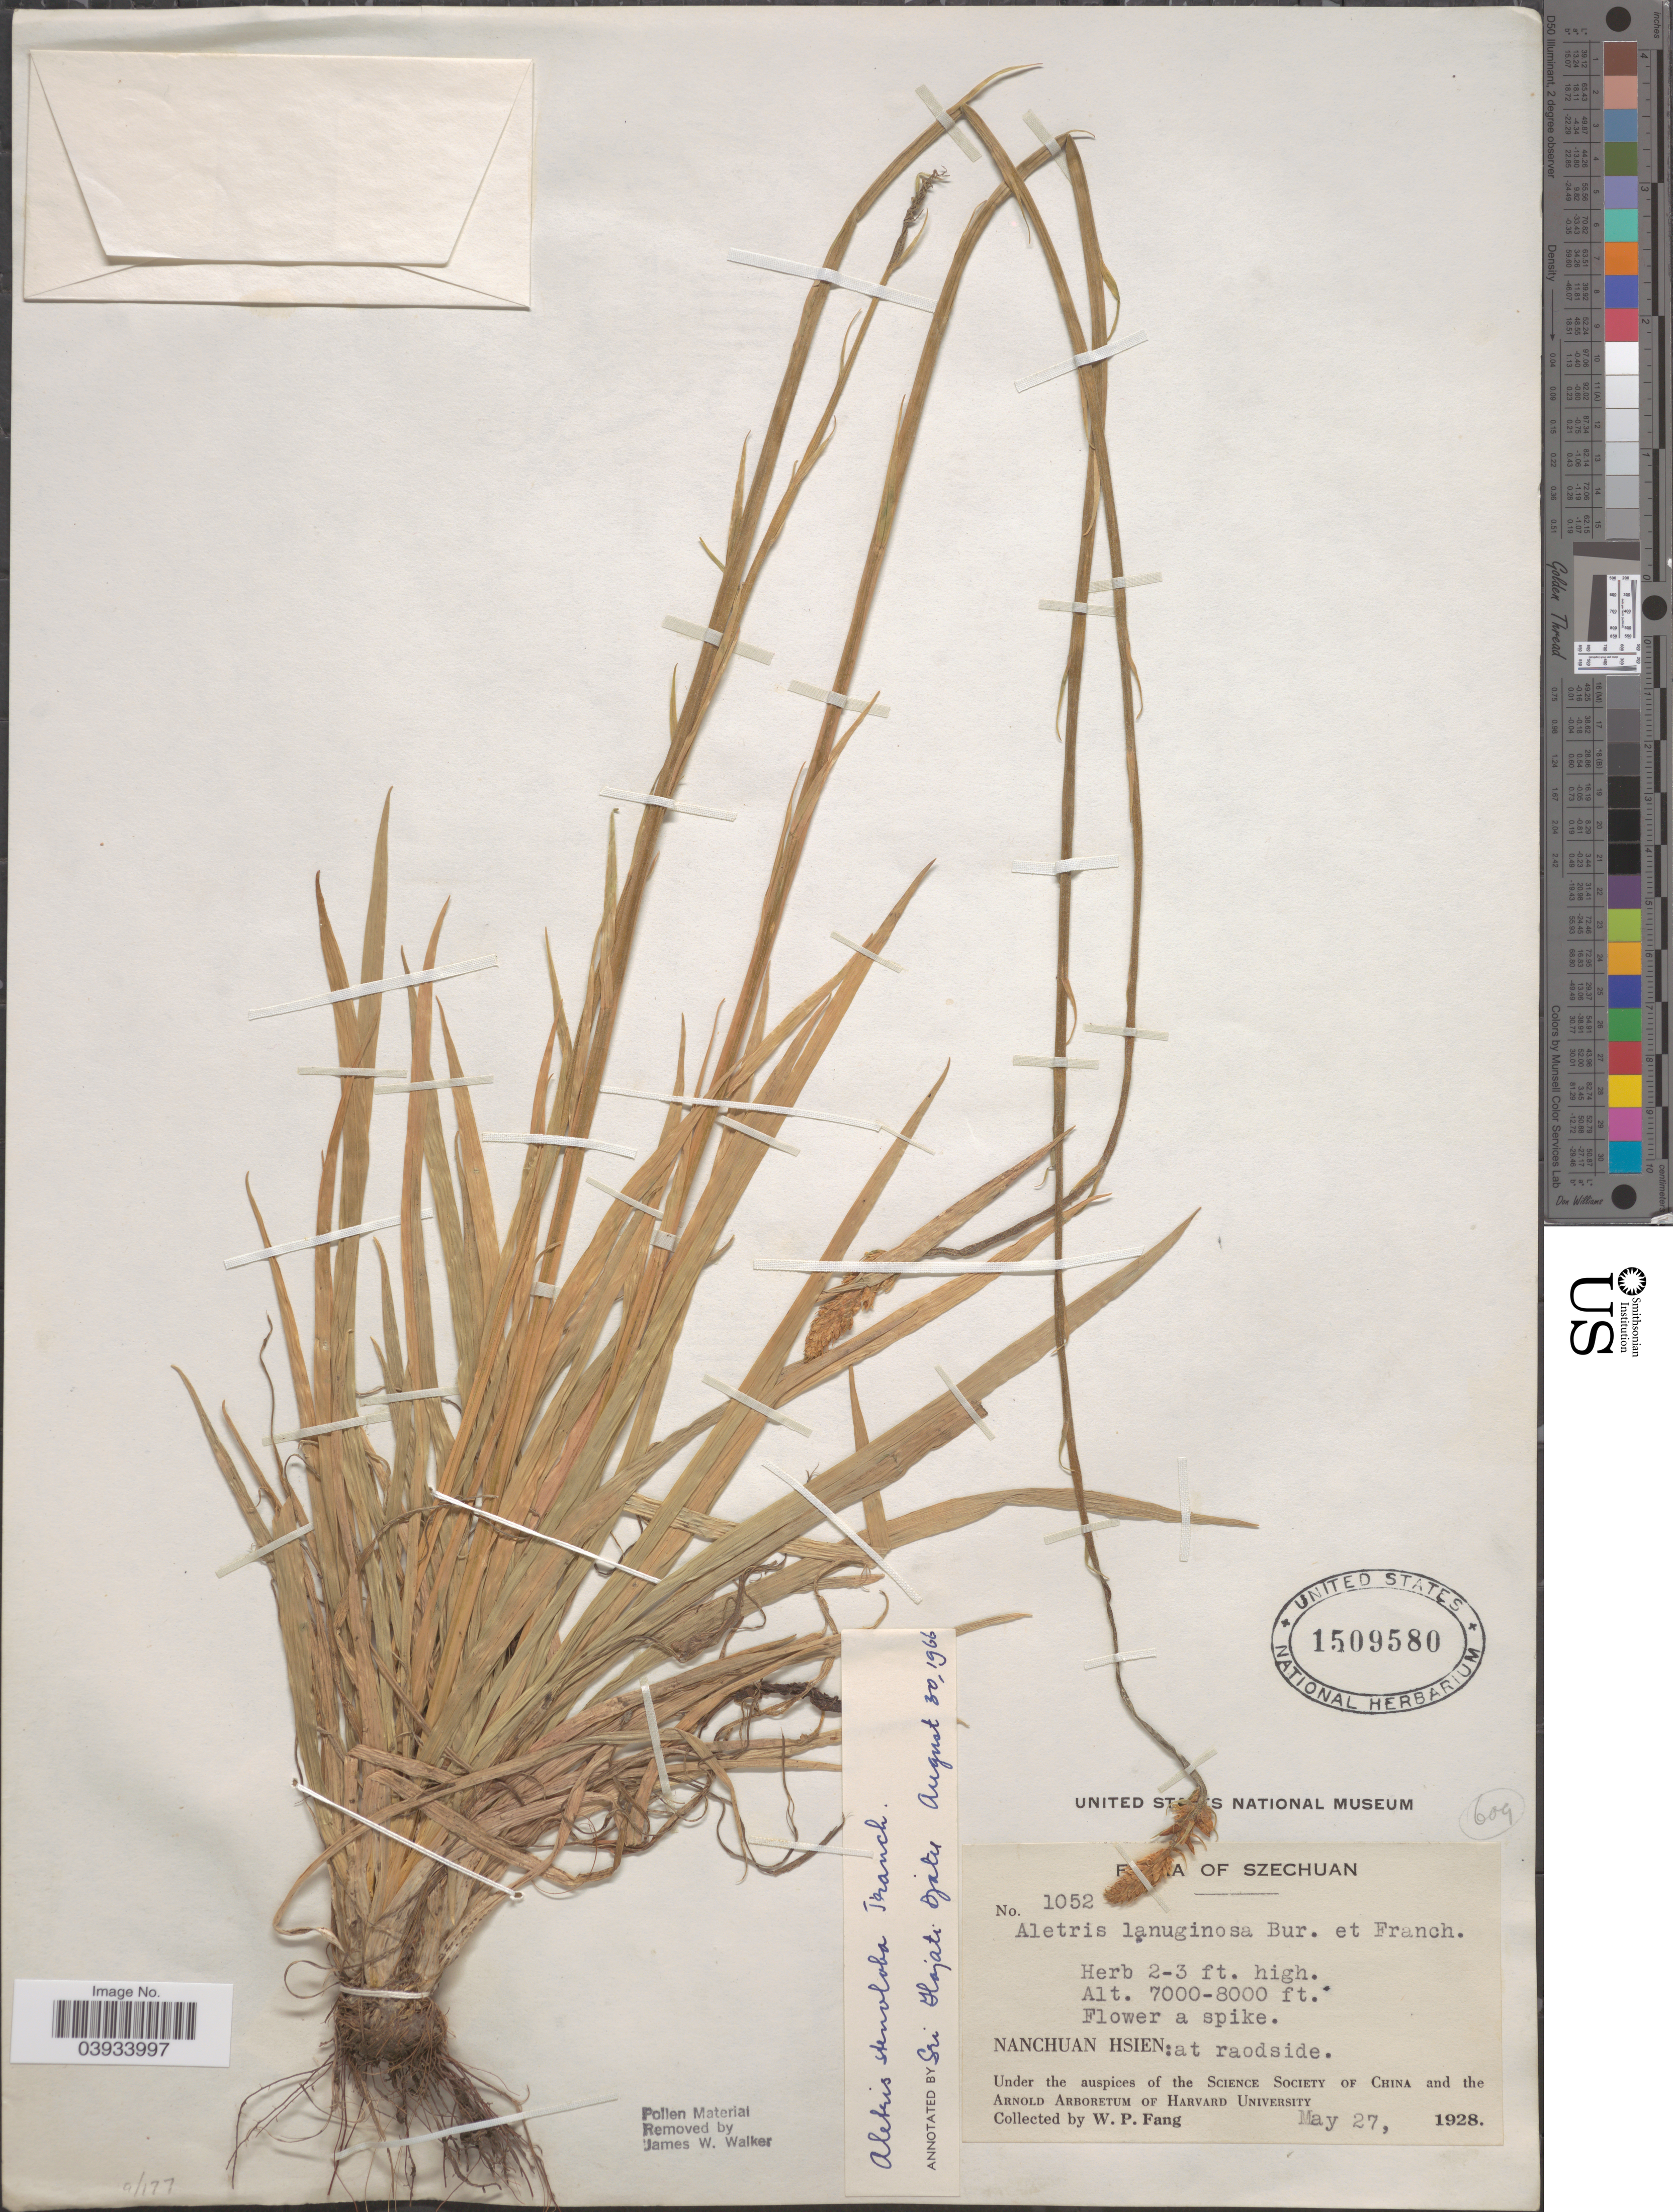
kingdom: Plantae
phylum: Tracheophyta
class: Liliopsida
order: Dioscoreales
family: Nartheciaceae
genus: Aletris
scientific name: Aletris stenoloba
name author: Franch.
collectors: W. P. Fang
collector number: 1052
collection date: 1928-05-27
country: China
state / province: Sichuan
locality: Szechuan. Nanchuan Hsien: at roadside.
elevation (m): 2134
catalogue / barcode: US 1509580